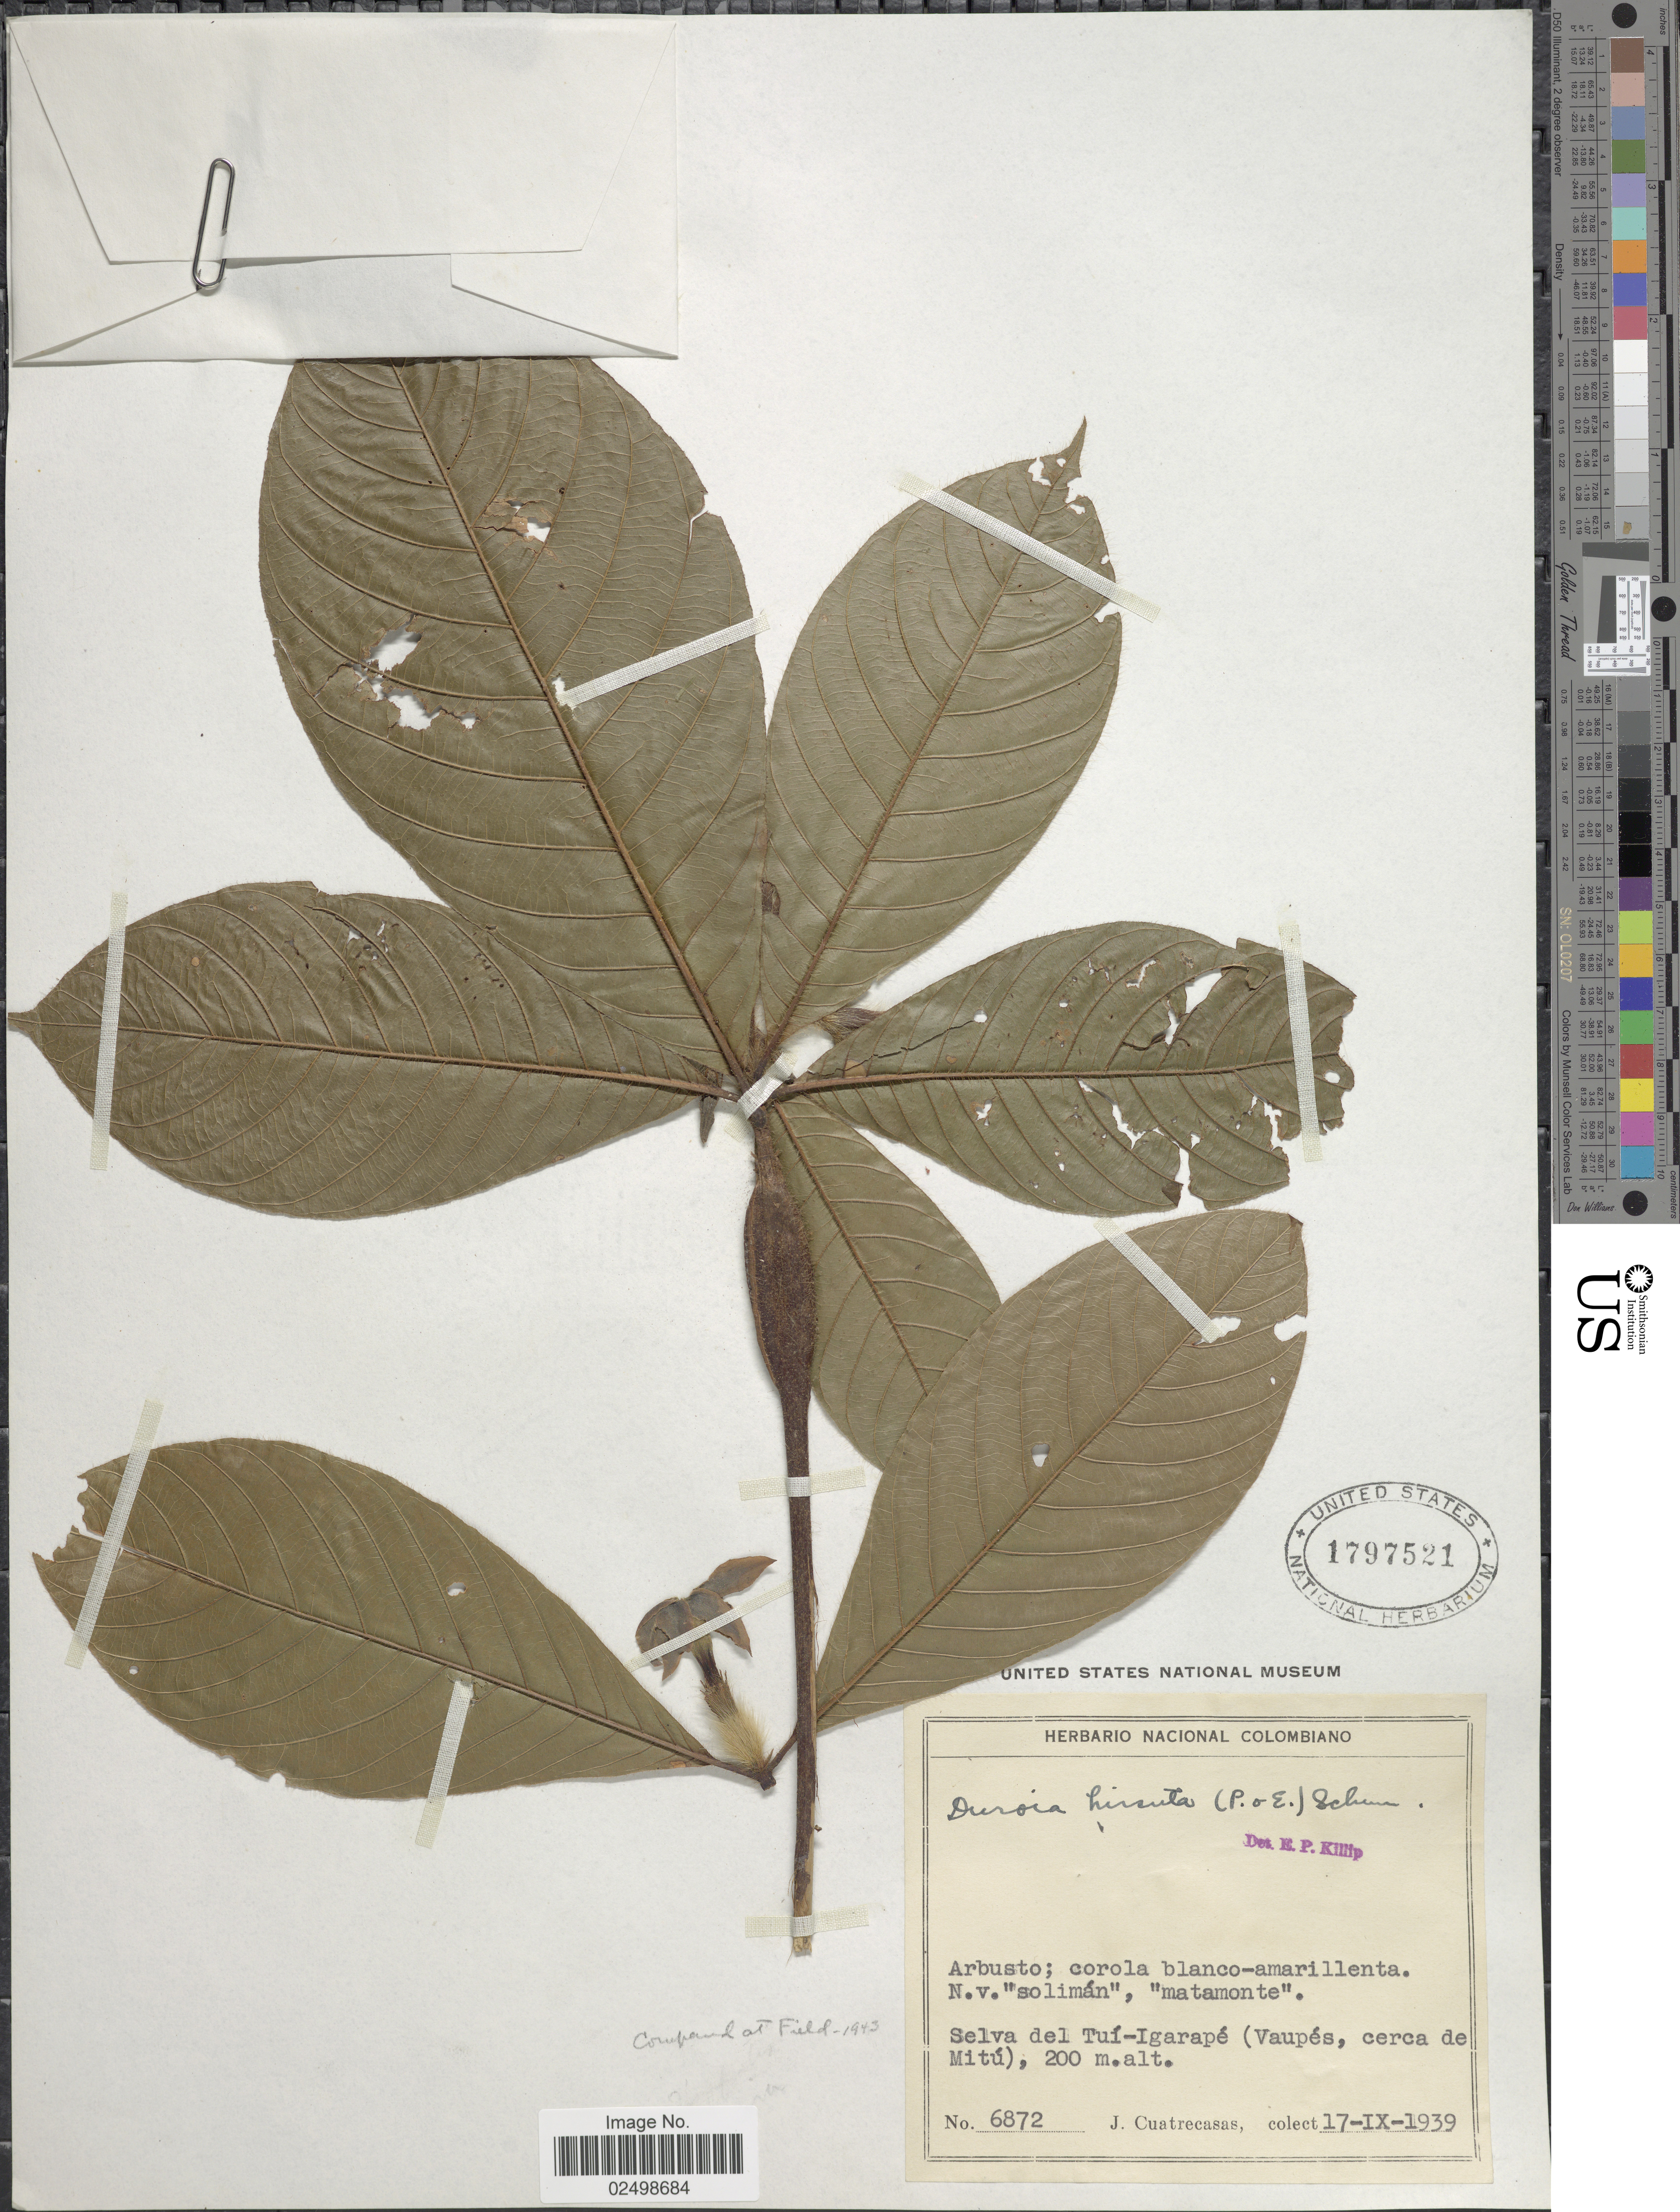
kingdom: Plantae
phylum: Tracheophyta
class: Magnoliopsida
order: Gentianales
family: Rubiaceae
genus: Duroia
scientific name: Duroia hirsuta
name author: (Poepp.) K. Schum.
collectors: J. Cuatrecasas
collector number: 6872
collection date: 1939-09-17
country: Colombia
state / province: Vaupés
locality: Selva del Tui-Igarape(Vaupes, cerca de Mitu)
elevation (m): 200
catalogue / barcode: US 1797521